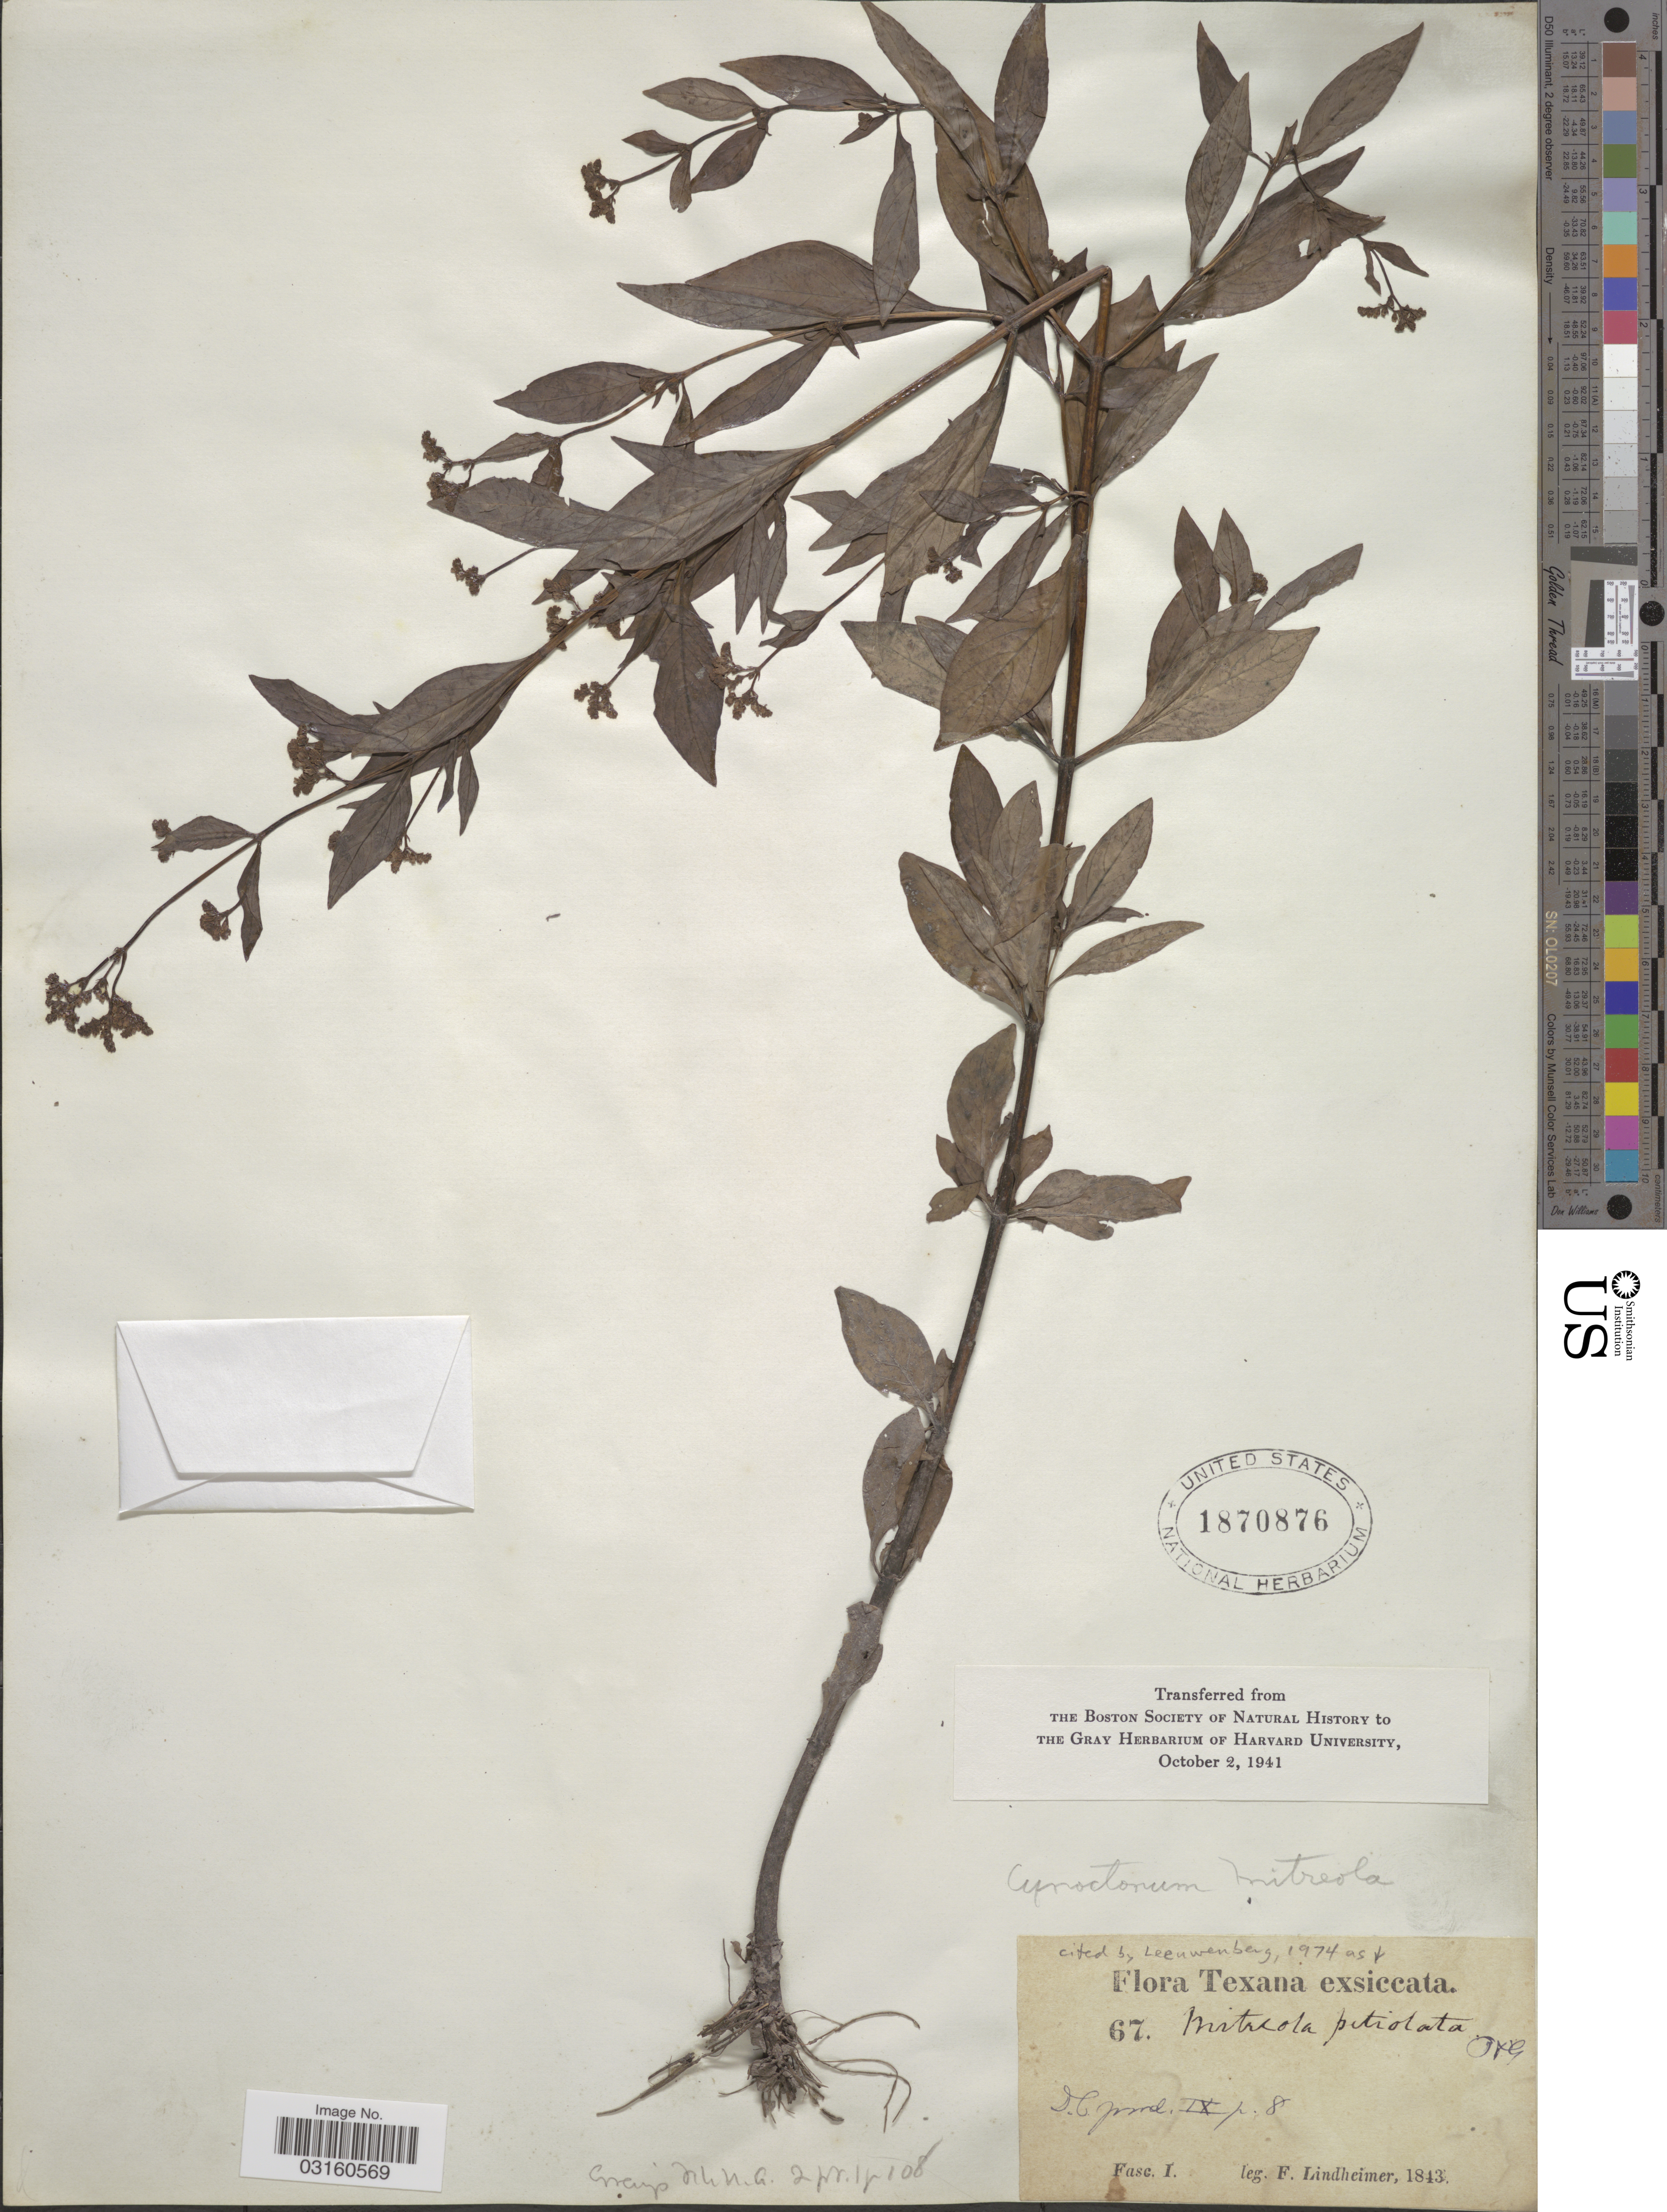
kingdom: Plantae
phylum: Tracheophyta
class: Magnoliopsida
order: Gentianales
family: Loganiaceae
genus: Mitreola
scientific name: Mitreola petiolata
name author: (J.F. Gmel.) Torr. & A. Gray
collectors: F. Lindheimer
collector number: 67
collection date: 1843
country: United States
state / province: Texas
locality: Texana.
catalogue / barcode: US 1870876